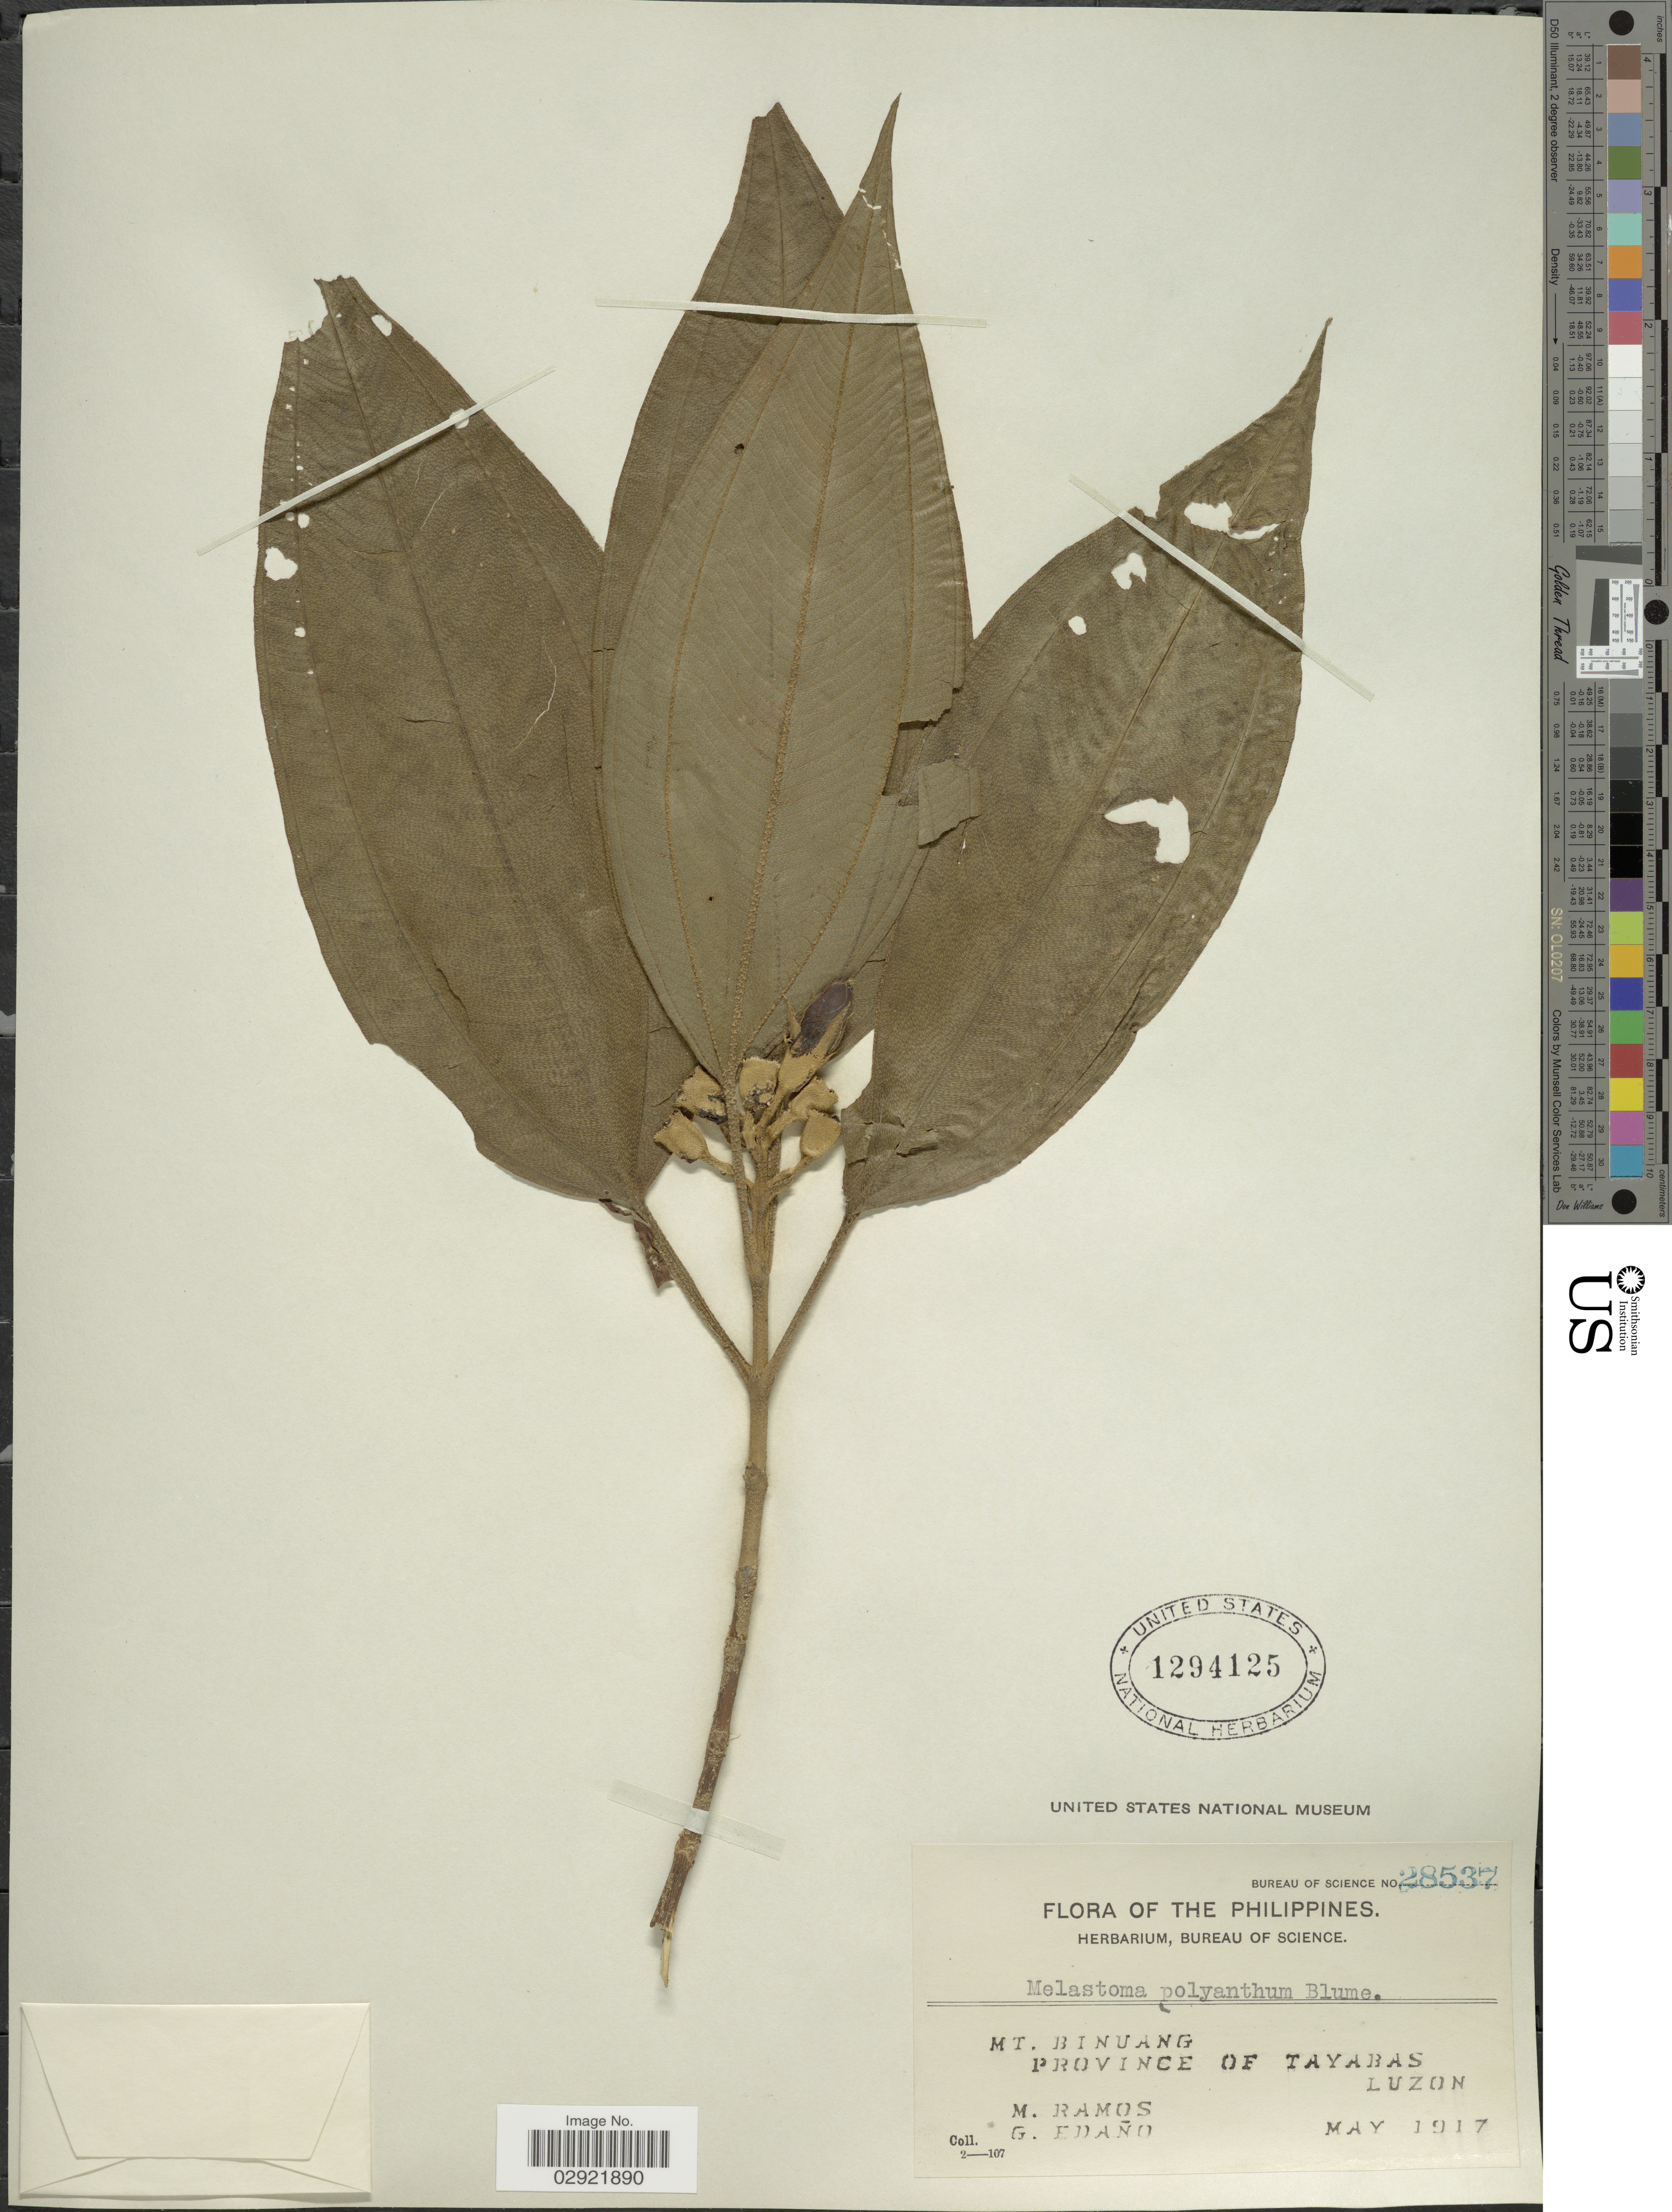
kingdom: Plantae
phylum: Tracheophyta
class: Magnoliopsida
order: Myrtales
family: Melastomataceae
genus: Melastoma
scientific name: Melastoma malabathricum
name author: L.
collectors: M. Ramos & G. Edaño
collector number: Bureau of Science 28537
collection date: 1917-05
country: Philippines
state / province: Calabarzon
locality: Mt. Binuang, Province of Tayabas, Luzon.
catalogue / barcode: US 1294125